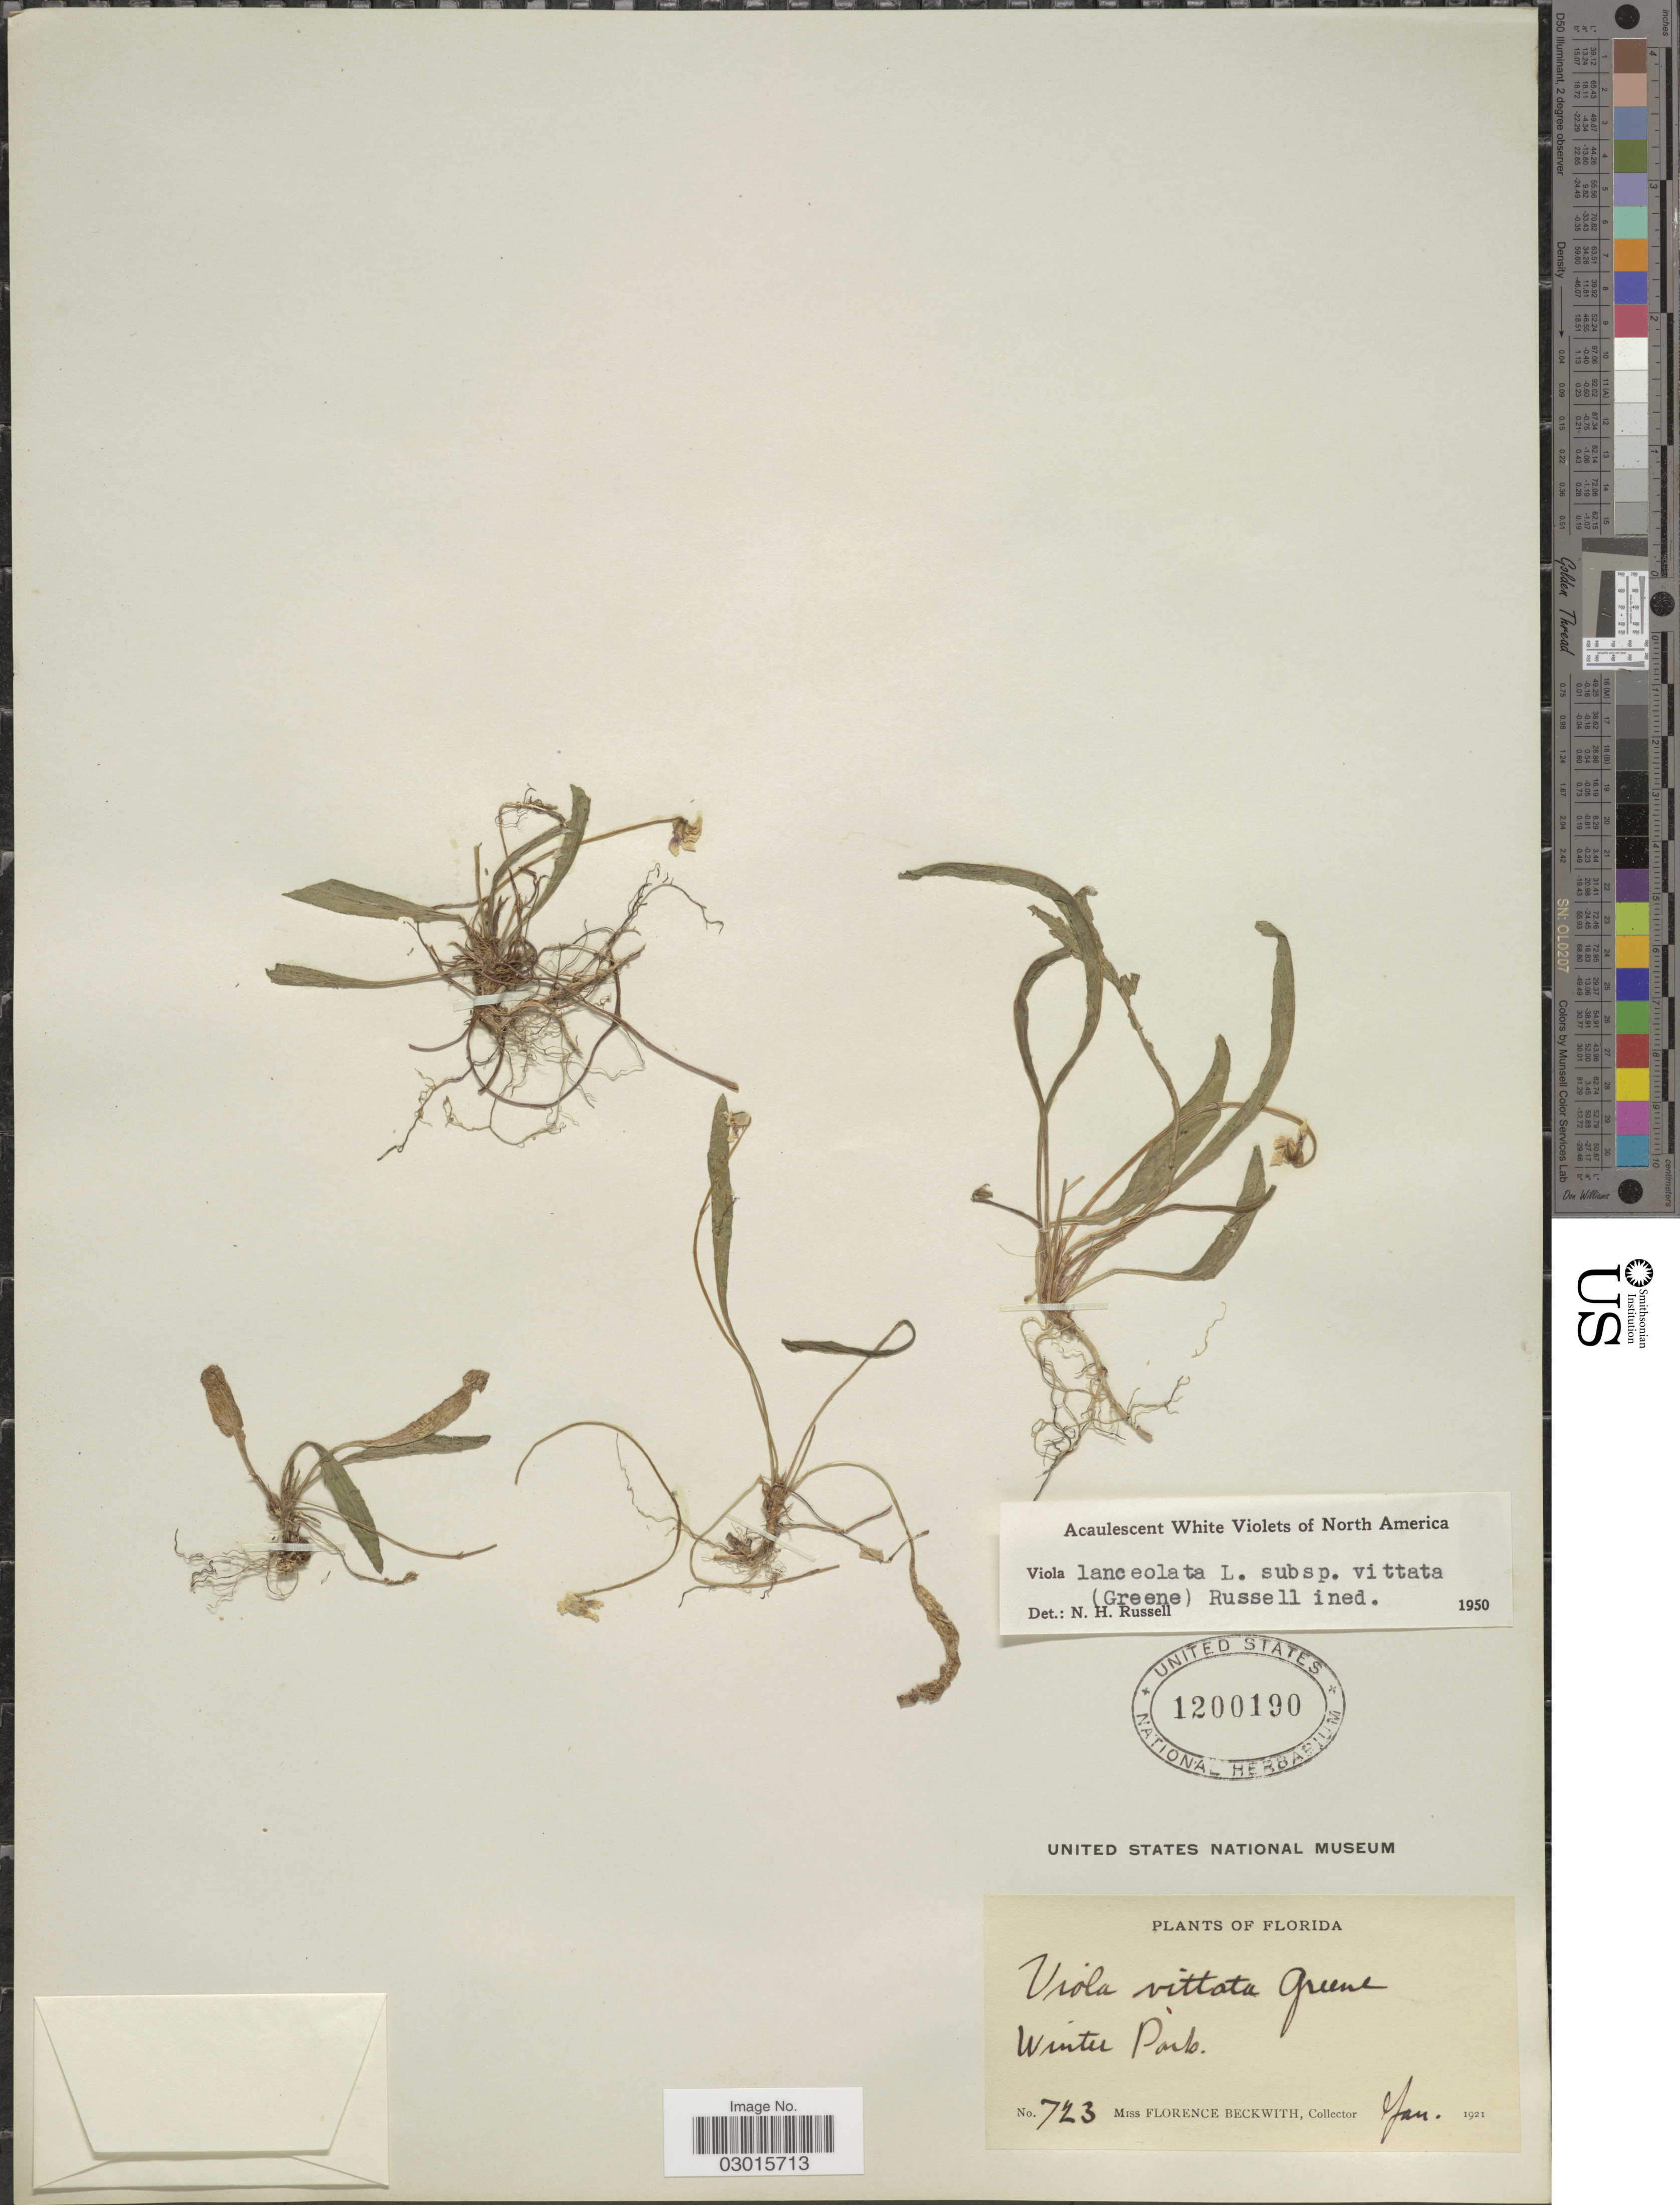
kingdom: Plantae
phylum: Tracheophyta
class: Magnoliopsida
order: Malpighiales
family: Violaceae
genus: Viola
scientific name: Viola lanceolata subsp. vittata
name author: (Greene) N. H. Russell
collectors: F. Beckwith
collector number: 723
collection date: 1921-01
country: United States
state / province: Florida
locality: Winter Park.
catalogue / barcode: US 1200190